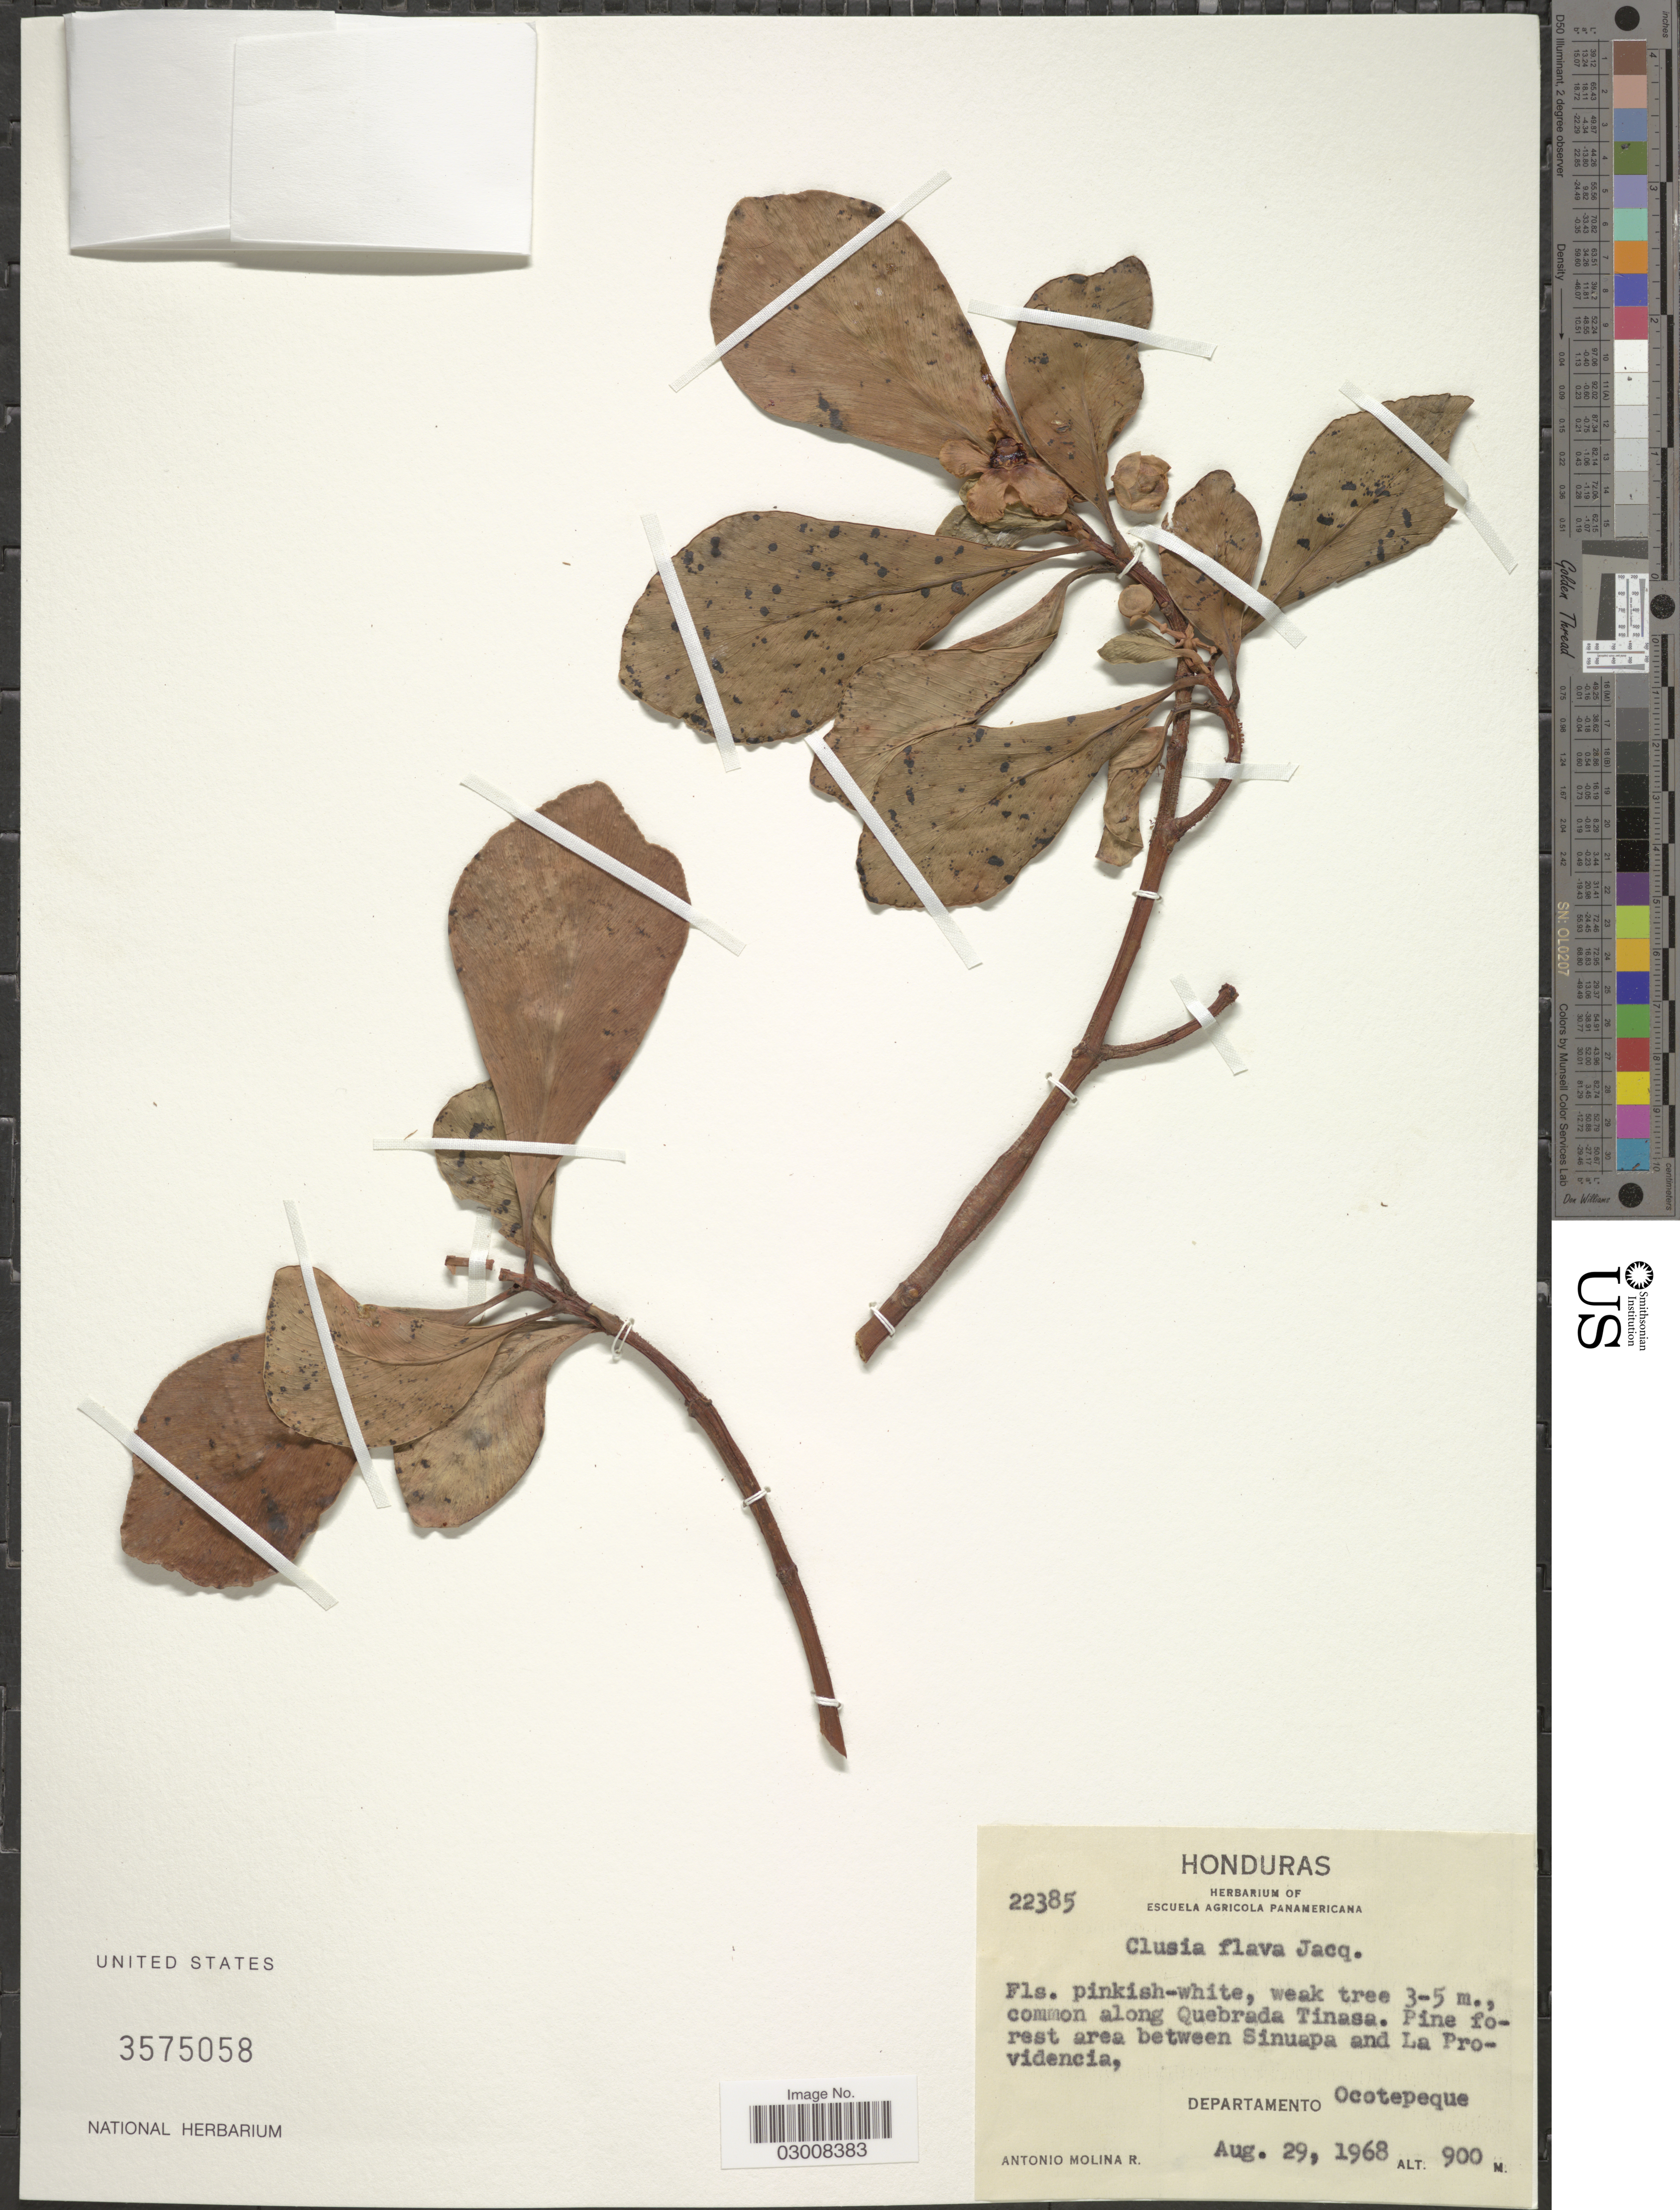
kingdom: Plantae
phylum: Tracheophyta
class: Magnoliopsida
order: Malpighiales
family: Clusiaceae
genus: Clusia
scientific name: Clusia flava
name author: Jacq.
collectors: A. Molina R.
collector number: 22385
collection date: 1968-08-29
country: Honduras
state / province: Ocotepeque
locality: Common along Quebrada Tinasa. Pine forest area between Sinuapa and La Providencia, Departamento Ocotepque.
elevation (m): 900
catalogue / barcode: US 3575058